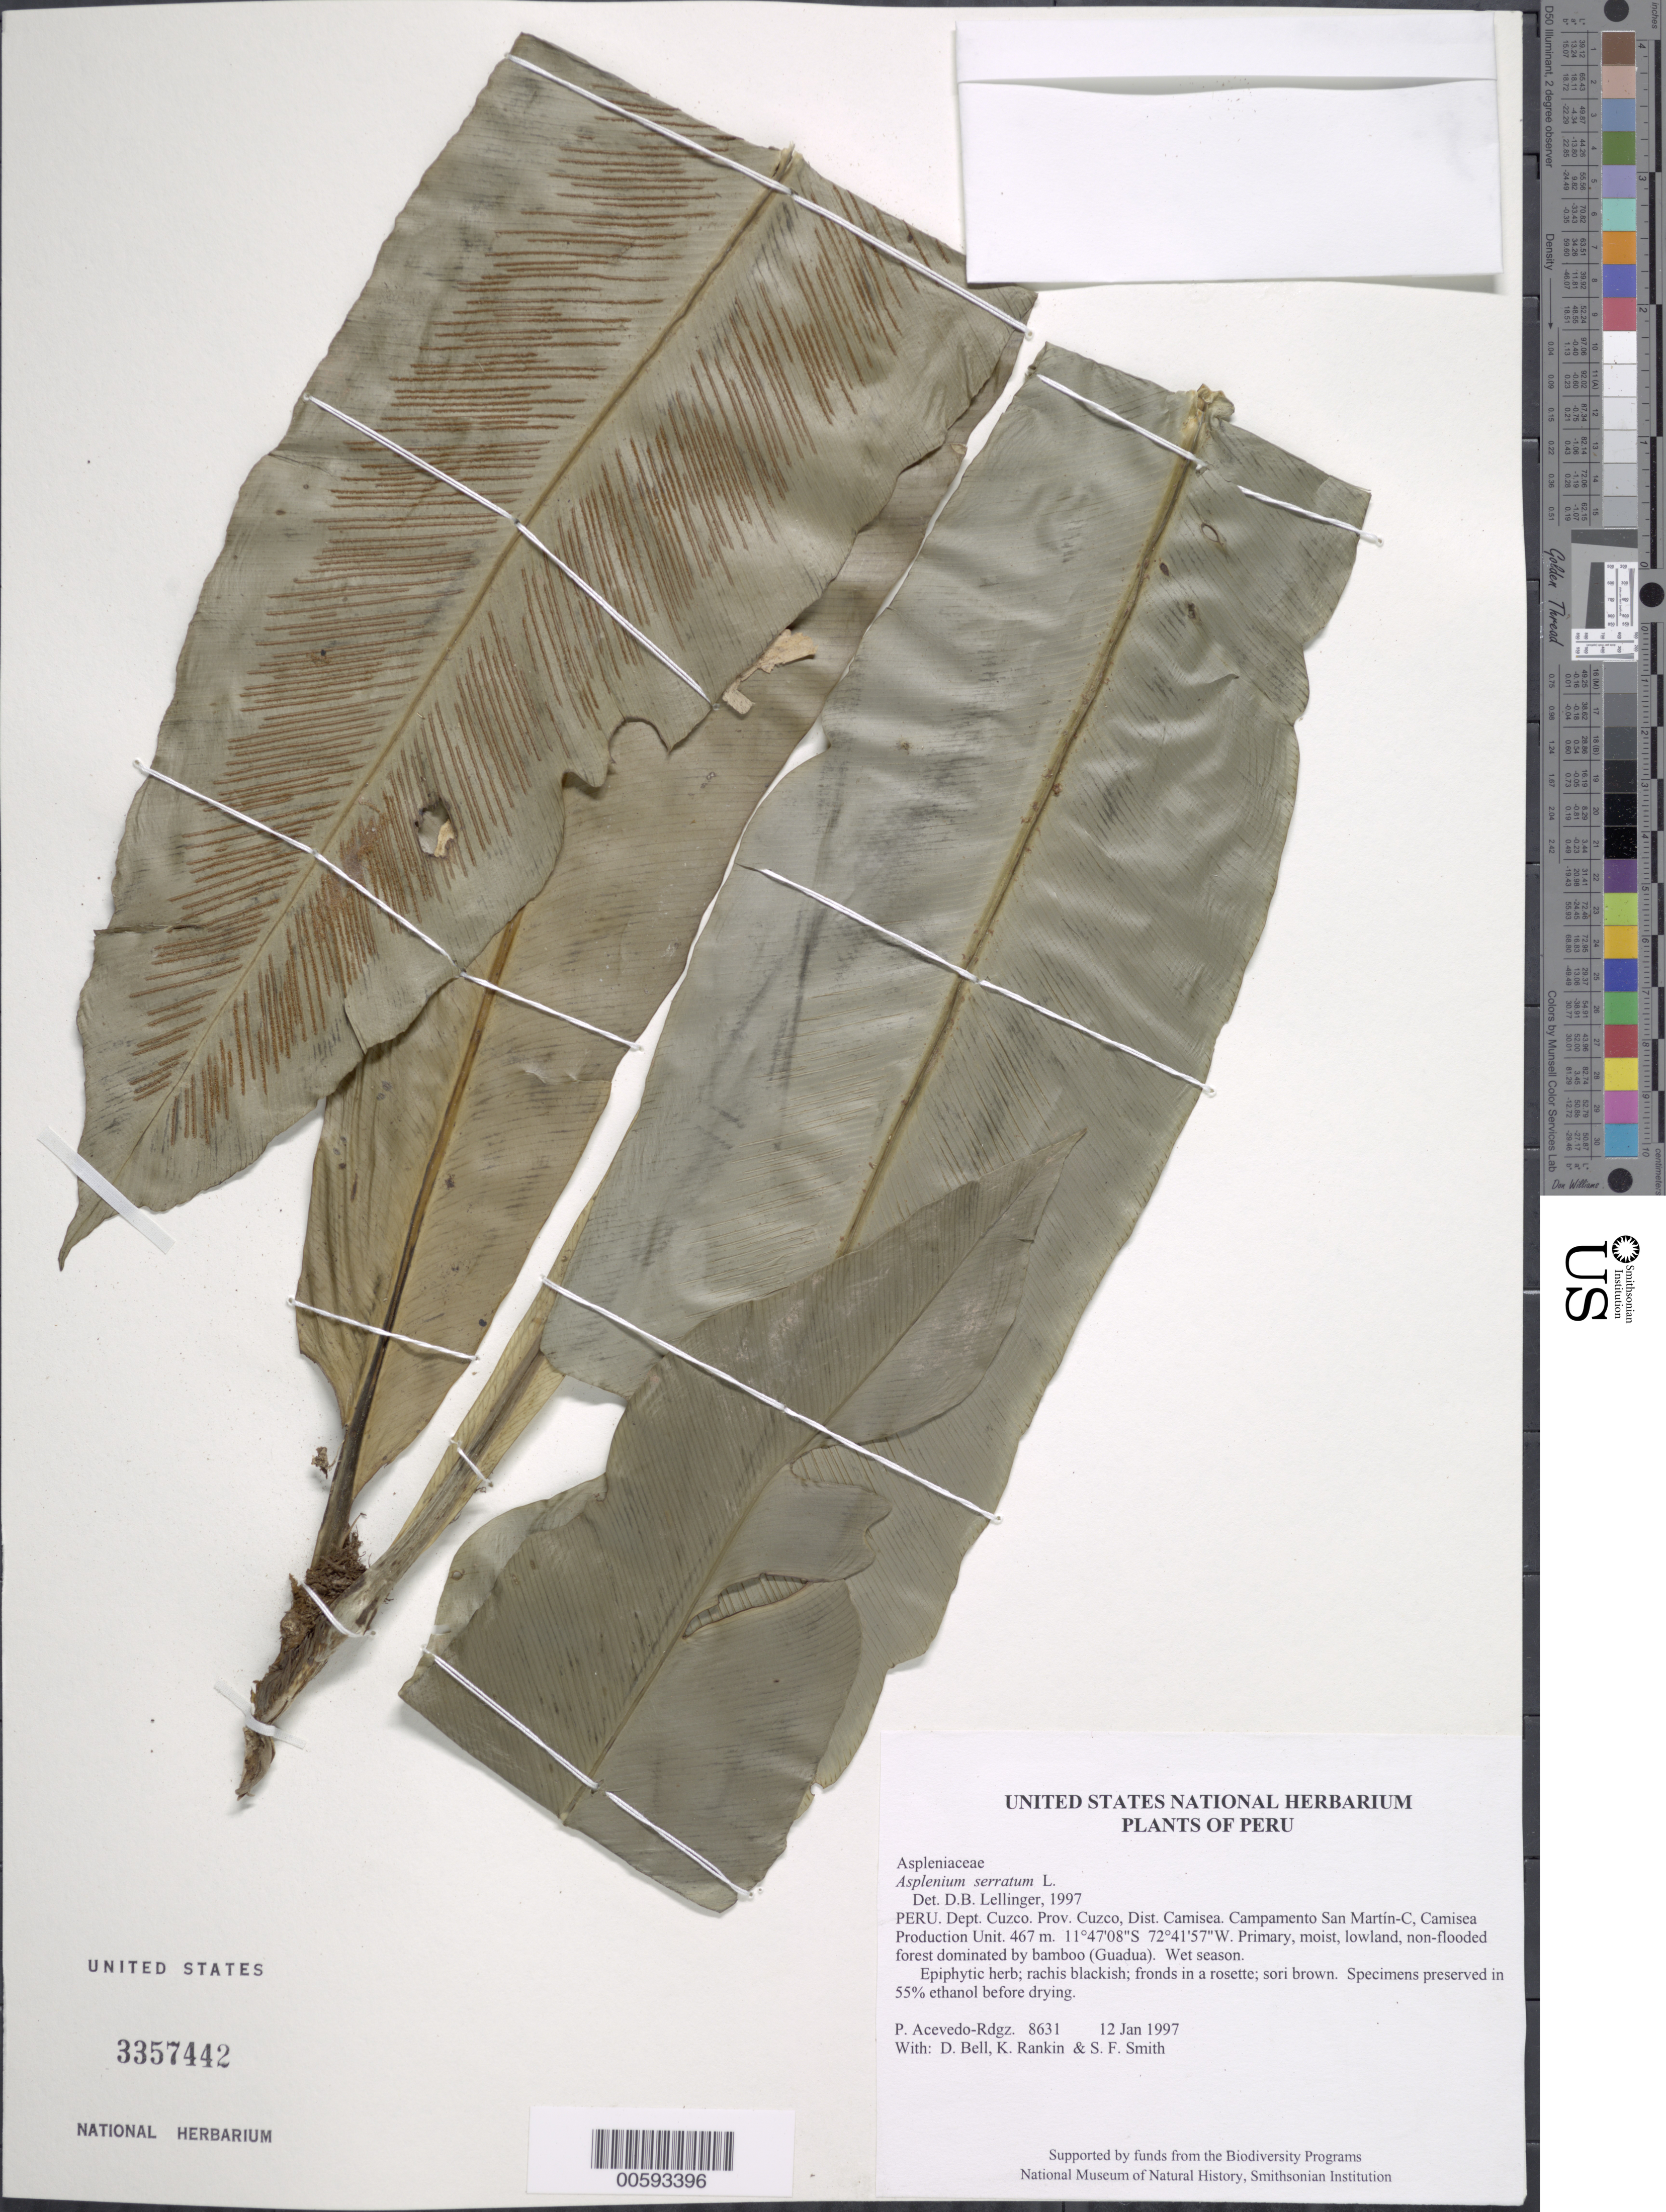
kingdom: Plantae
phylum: Tracheophyta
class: Polypodiopsida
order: Polypodiales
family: Aspleniaceae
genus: Asplenium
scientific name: Asplenium serratum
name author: L.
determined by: Lellinger, David B., (BOT), Smithsonian Institution - National Museum of Natural History (UNITED STATES)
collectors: P. Acevedo-Rodr., D. A. Bell, K. B. Rankin & S.F. Smith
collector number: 8631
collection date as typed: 12 Jan 1997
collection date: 1997-01-12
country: Peru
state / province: Cusco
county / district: Cusco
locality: Districto Camisea, Campamento San Martín-C, Camisea Production Unit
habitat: Primary, moist, lowland, non-flooded forest dominated by bamboo (Guadua). Wet season.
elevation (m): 467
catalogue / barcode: US 3357442